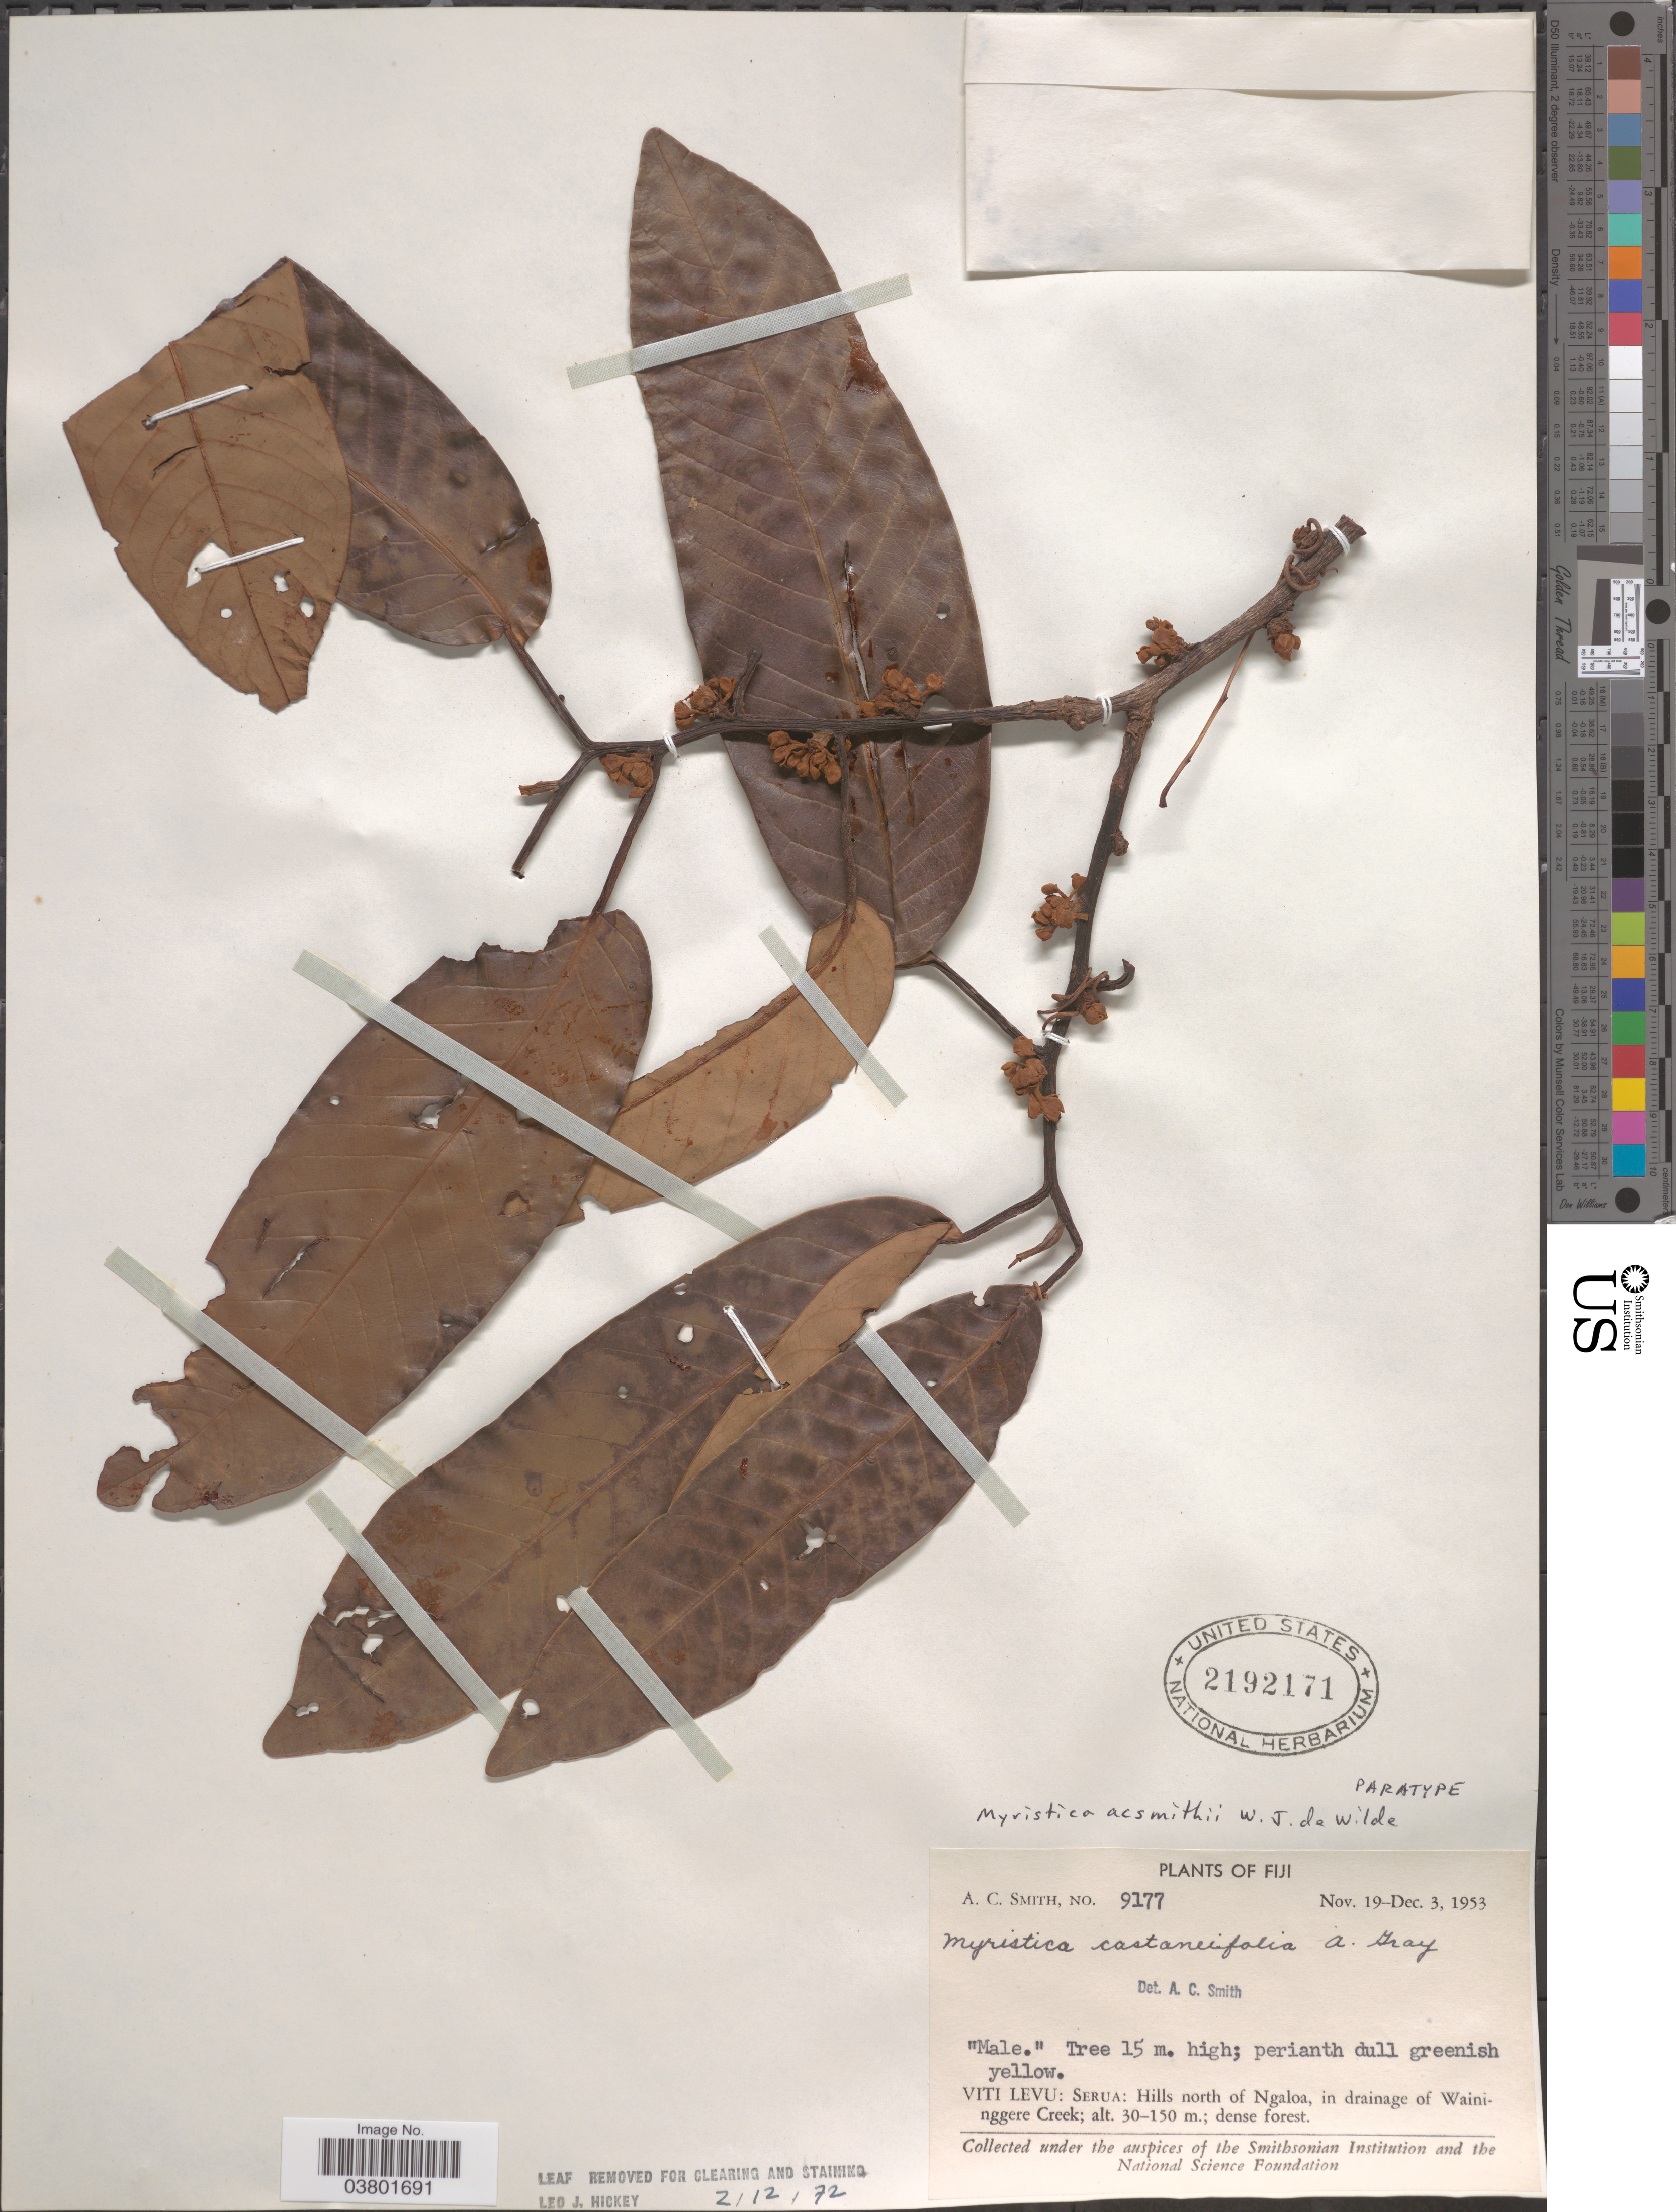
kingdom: Plantae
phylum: Tracheophyta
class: Magnoliopsida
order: Magnoliales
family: Myristicaceae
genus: Myristica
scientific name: Myristica acsmithii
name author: W.J. de Wilde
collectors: A. C. Smith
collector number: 9177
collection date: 1953-11-19/1953-12-03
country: Fiji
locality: Viti Levu: Serua: Hills north of Ngaloa, in drainage of Waininggere Creek.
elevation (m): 30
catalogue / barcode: US 2192171